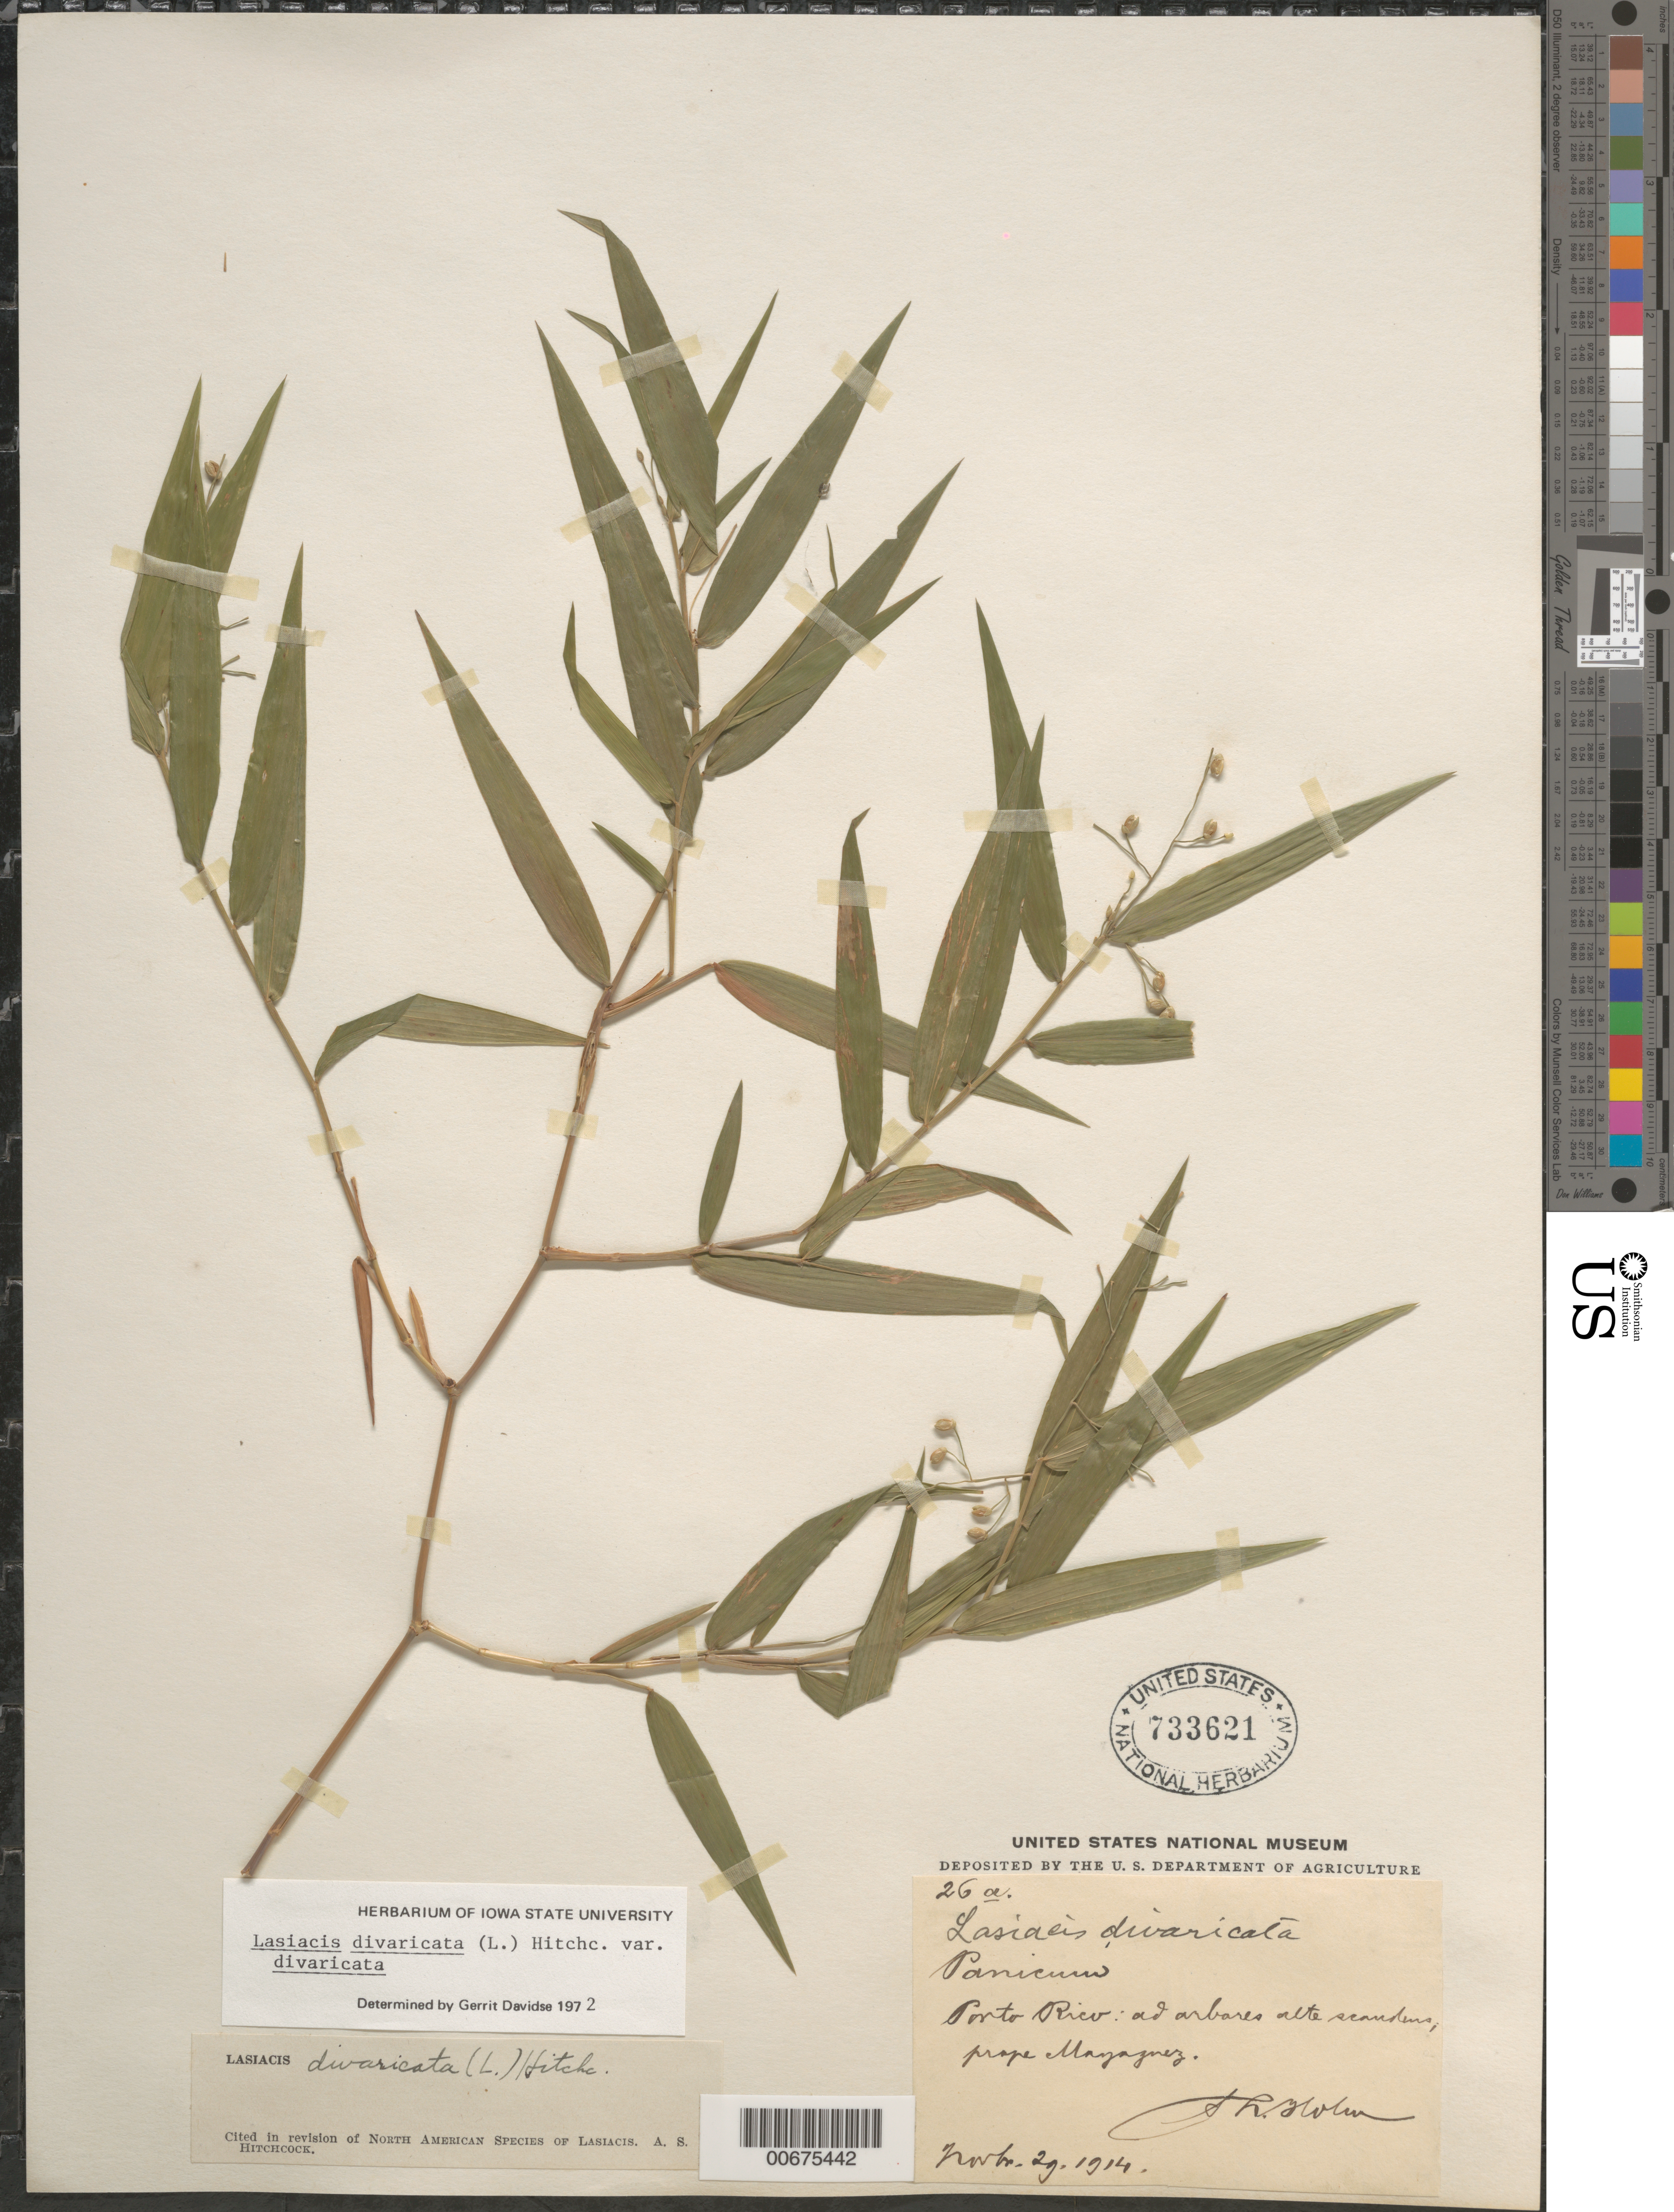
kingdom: Plantae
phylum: Tracheophyta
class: Liliopsida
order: Poales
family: Poaceae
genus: Lasiacis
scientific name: Lasiacis divaricata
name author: (L.) Hitchc.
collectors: T. H. Holm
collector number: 26a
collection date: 1914-11-29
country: Puerto Rico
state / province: Mayagüez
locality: Porto Rico: ad arbores alte scandens, prope Mayaguez.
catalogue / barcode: US 733621